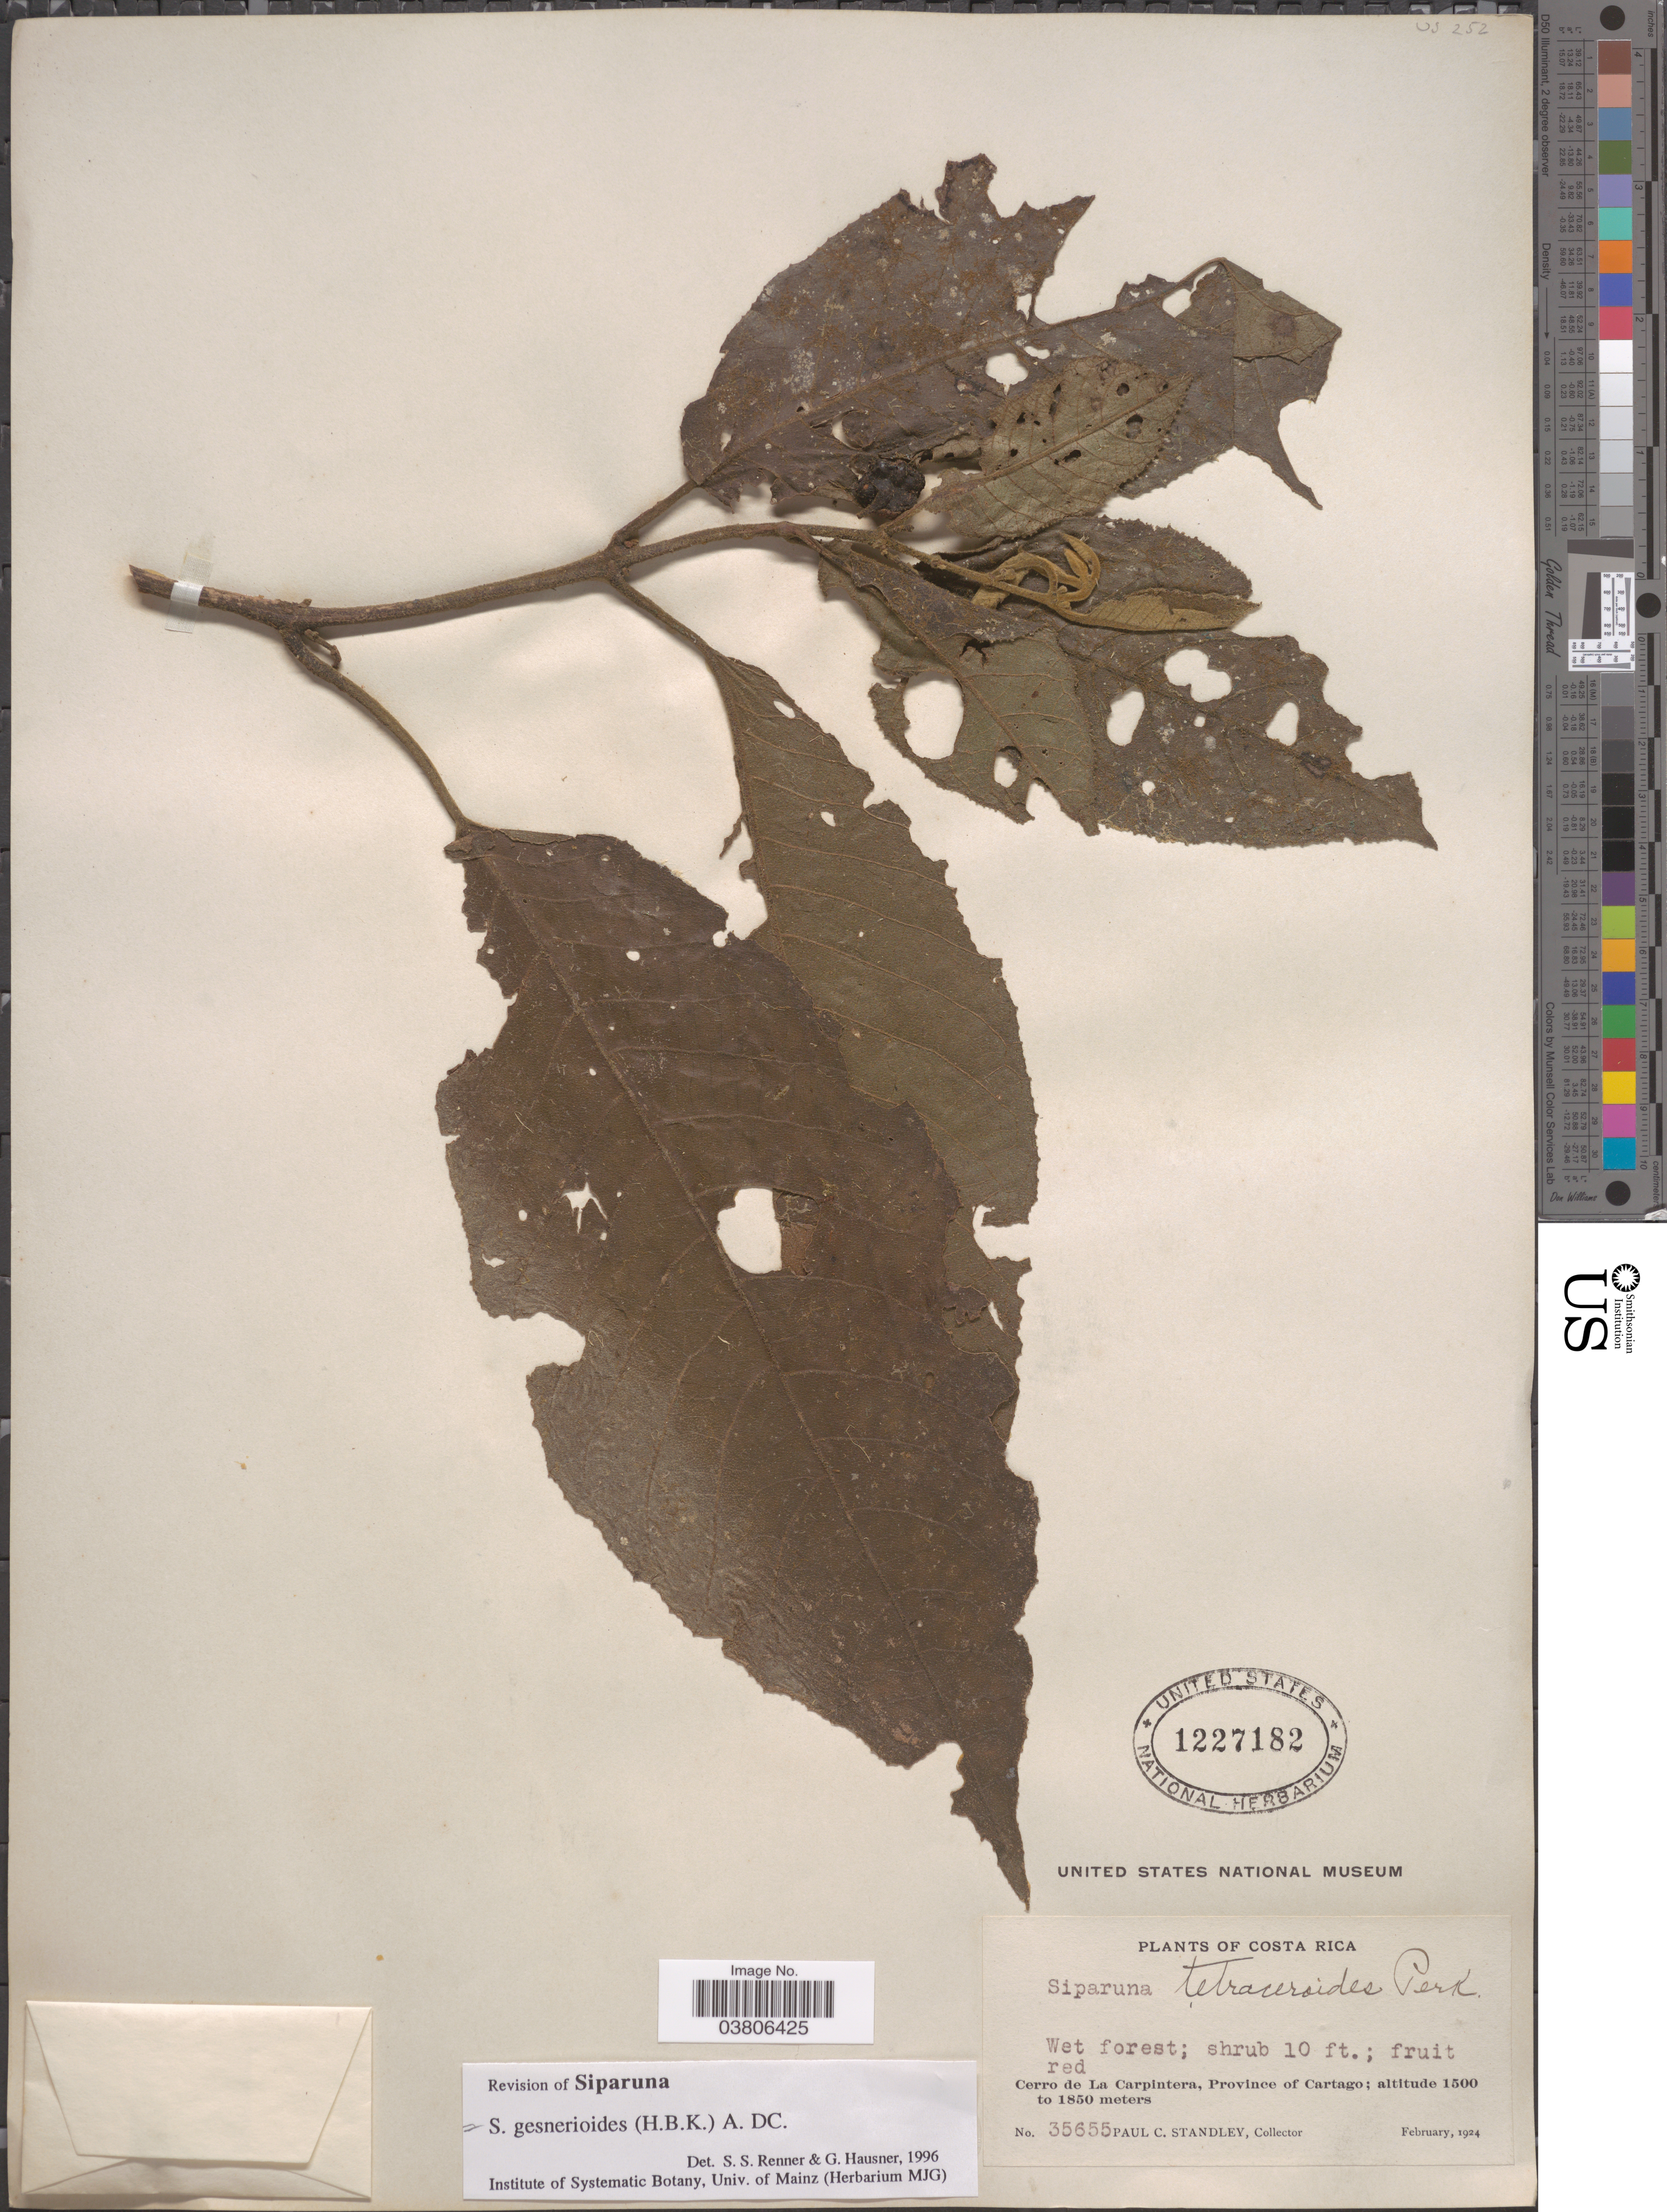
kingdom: Plantae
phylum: Tracheophyta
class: Magnoliopsida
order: Laurales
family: Siparunaceae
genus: Siparuna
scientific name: Siparuna gesnerioides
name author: (Kunth) A. DC.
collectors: P. C. Standley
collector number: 35655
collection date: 1924-02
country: Costa Rica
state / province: Cartago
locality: Cerro de La Carpintera.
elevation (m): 1500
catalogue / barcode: US 1227182